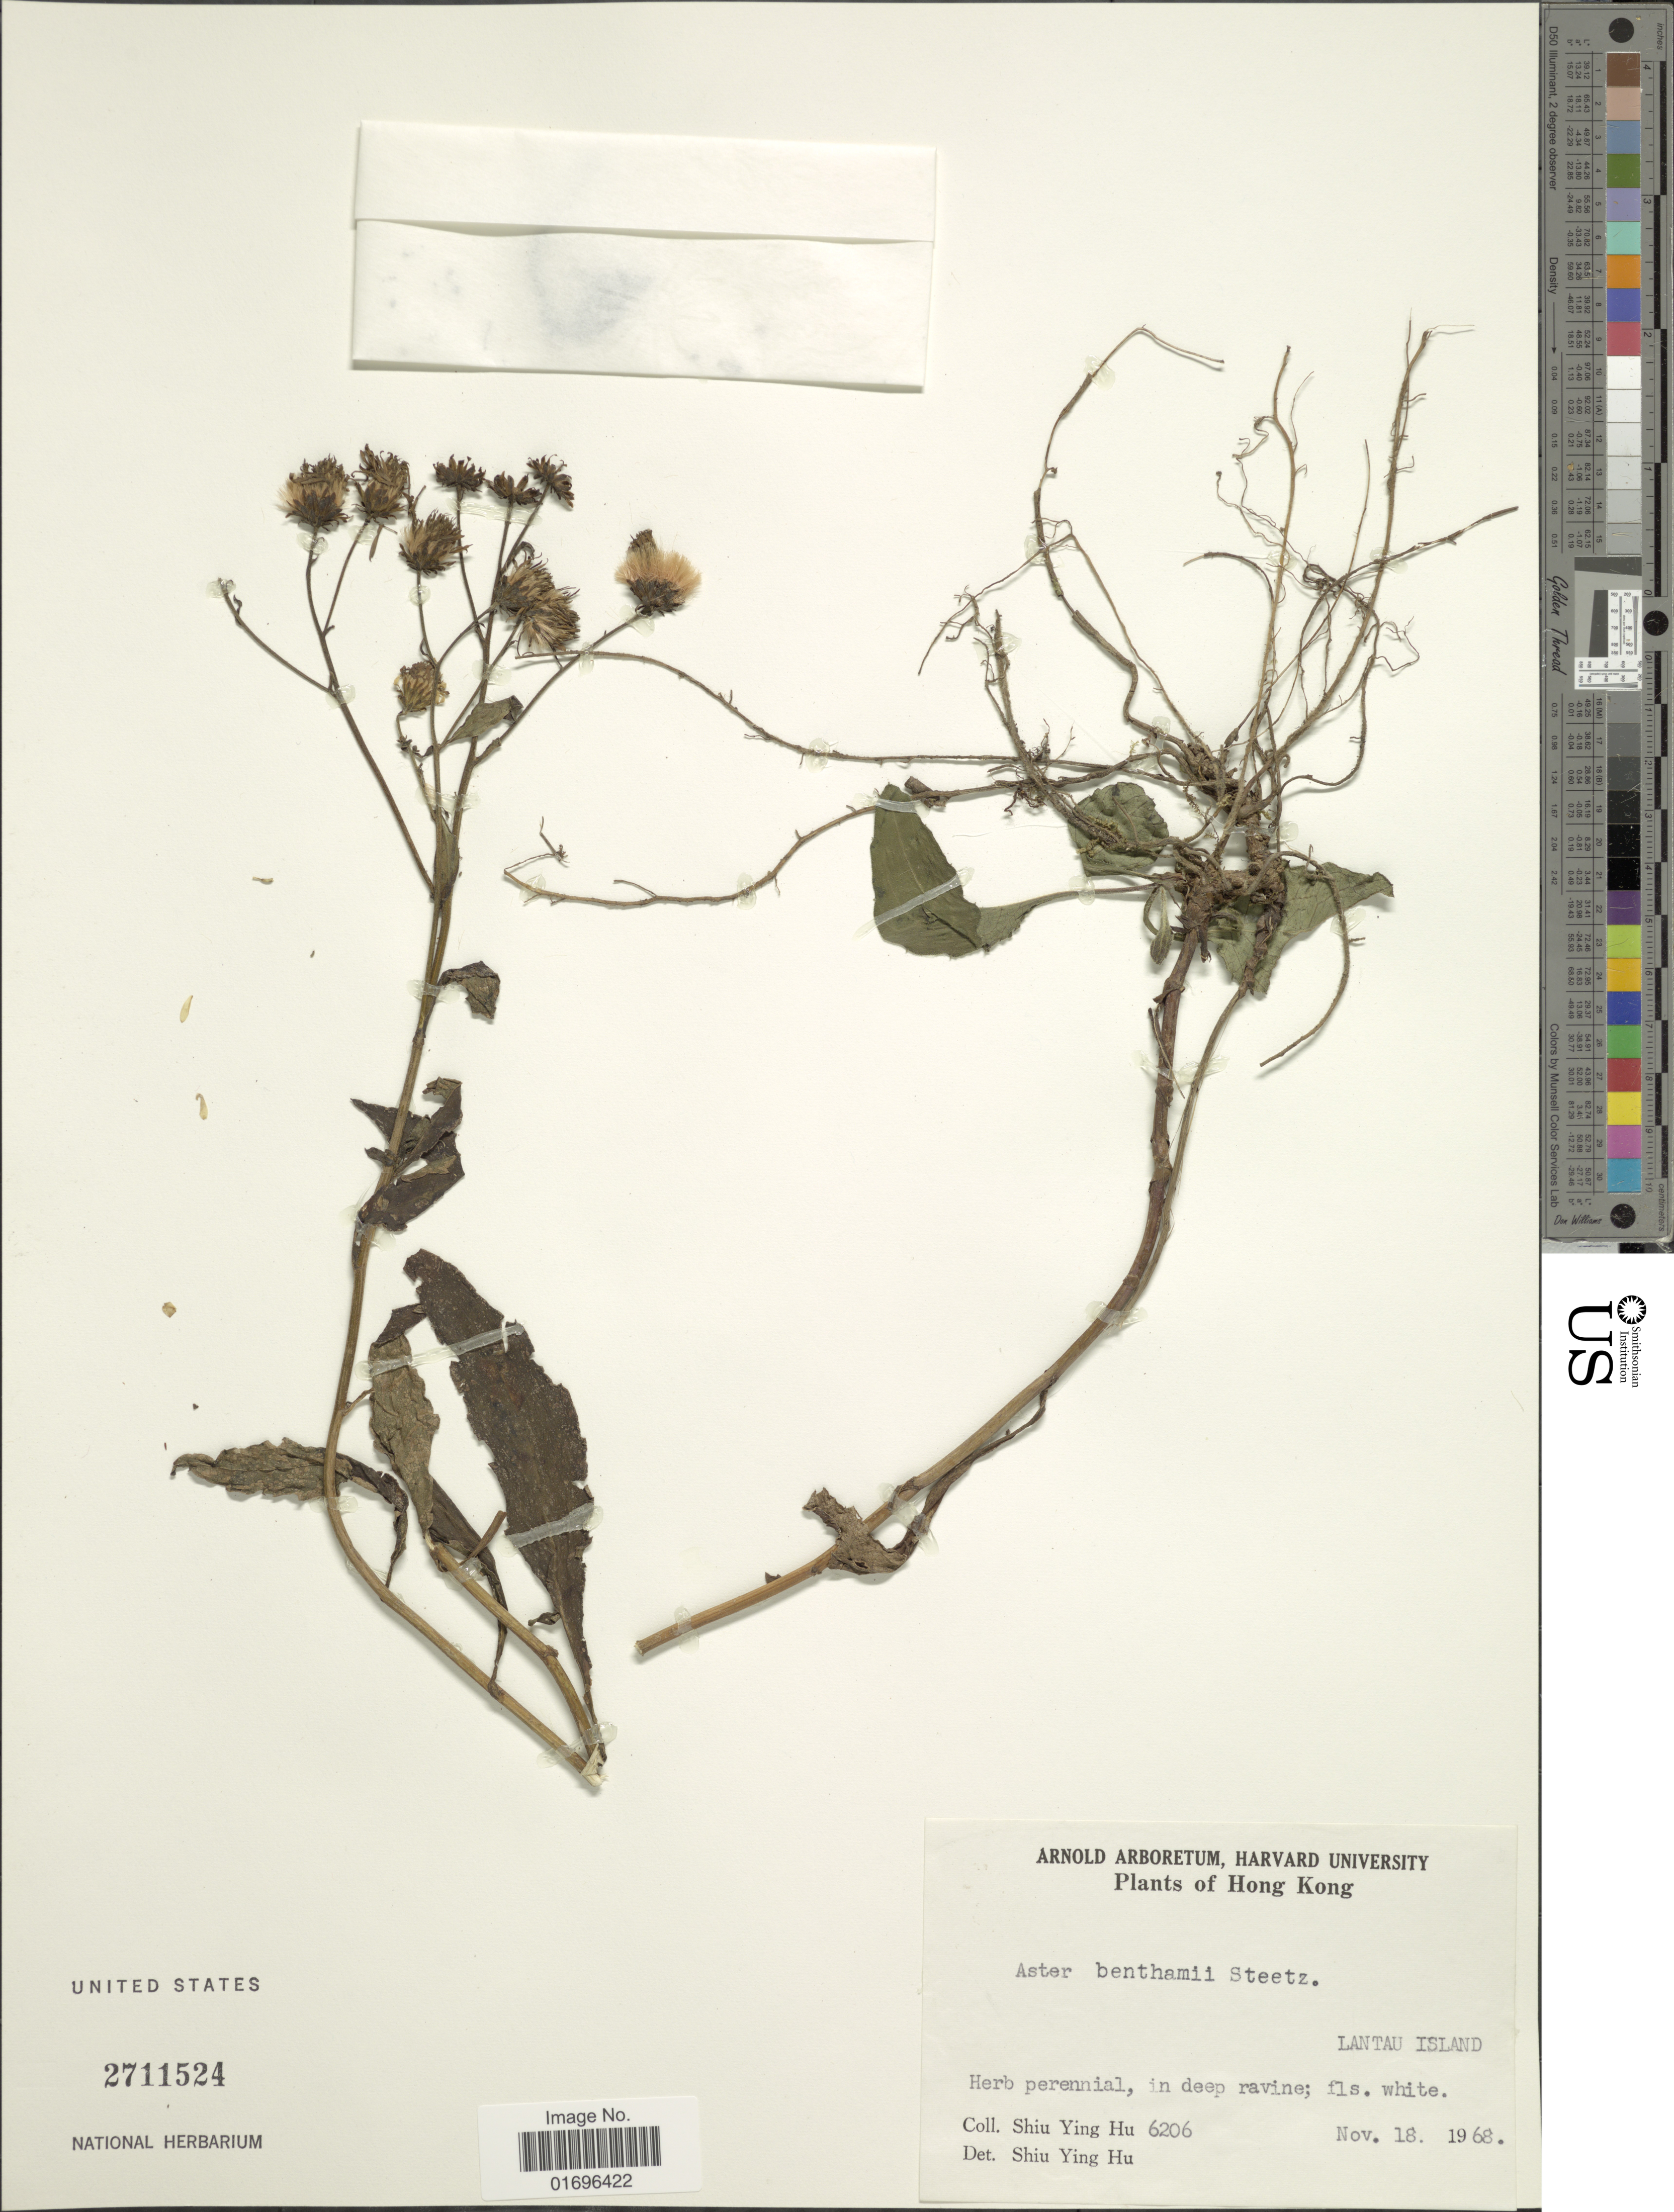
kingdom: Plantae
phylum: Tracheophyta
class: Magnoliopsida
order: Asterales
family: Asteraceae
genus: Aster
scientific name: Aster benthamii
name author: Steetz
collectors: S. Y. Hu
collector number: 6206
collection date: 1968-11-18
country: China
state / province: Hong Kong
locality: Lantau Island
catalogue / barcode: US 2711524